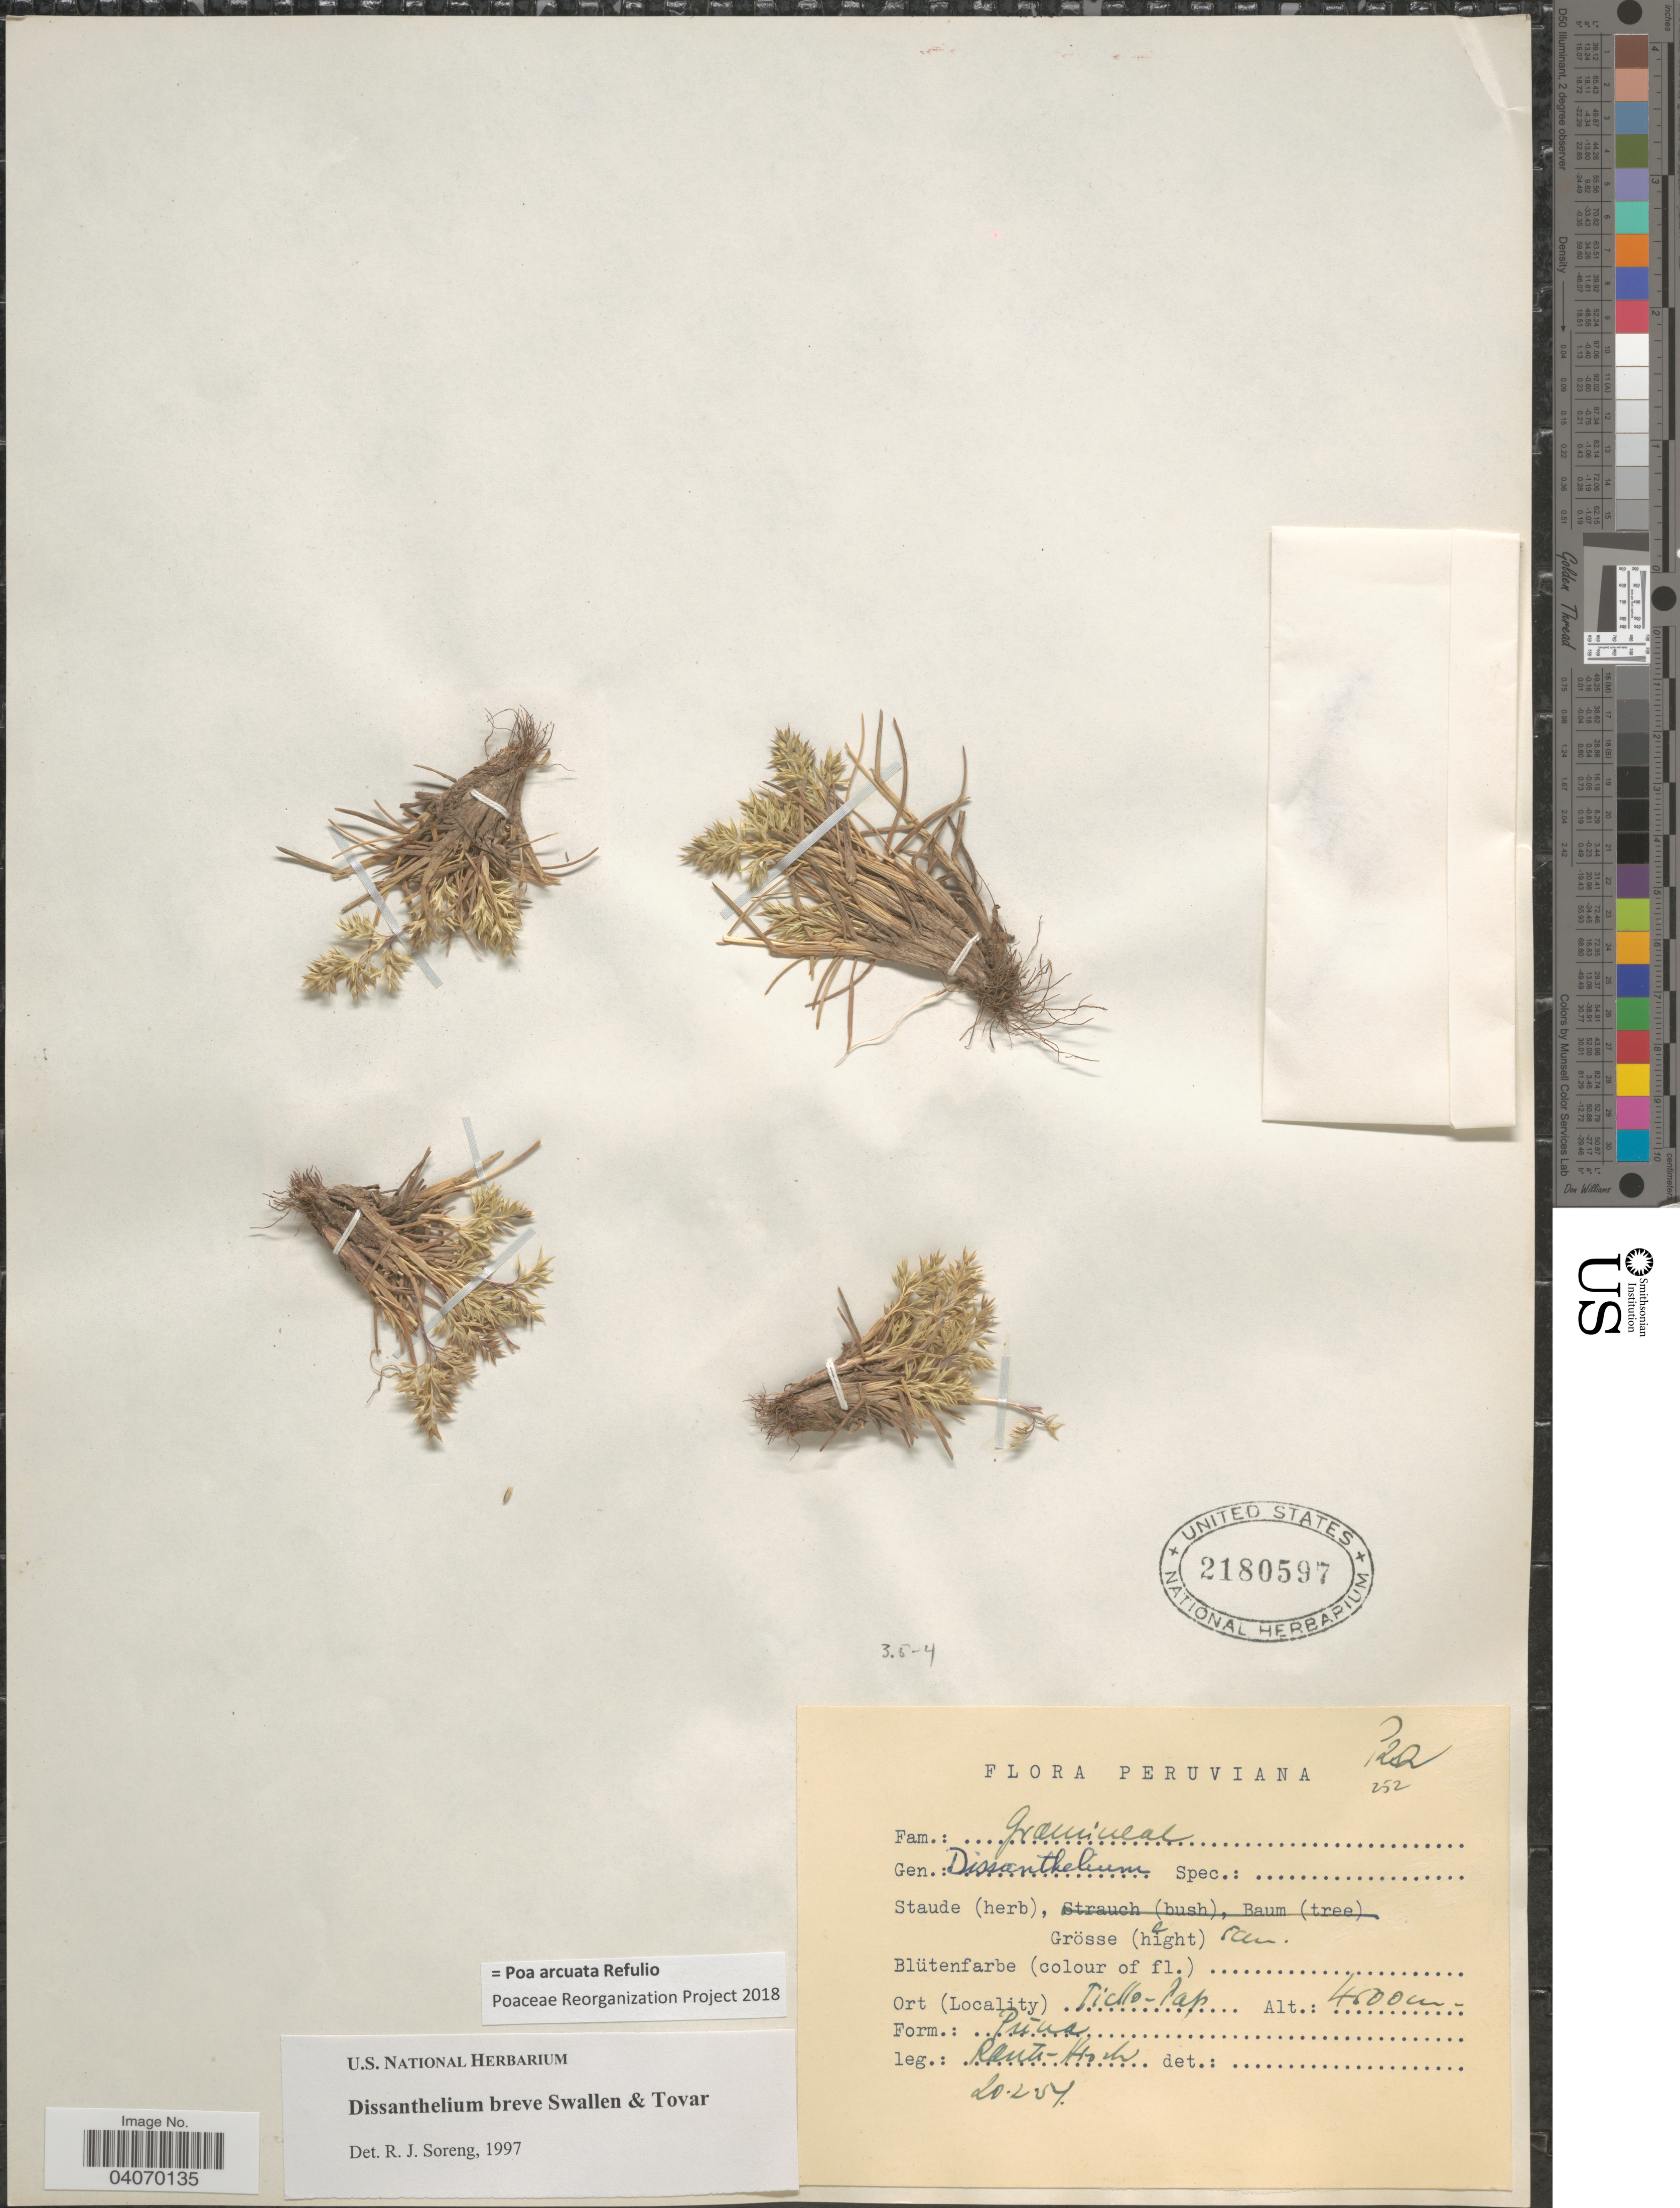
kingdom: Plantae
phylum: Tracheophyta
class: Liliopsida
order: Poales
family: Poaceae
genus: Poa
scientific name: Poa arcuata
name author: Refulio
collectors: W. Rauh & G. Hirsch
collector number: P252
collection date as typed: Transcribed d/m/y: 20/2/4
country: Peru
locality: Ticllo-Pass. Púna.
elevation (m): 4500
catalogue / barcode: US 2180597